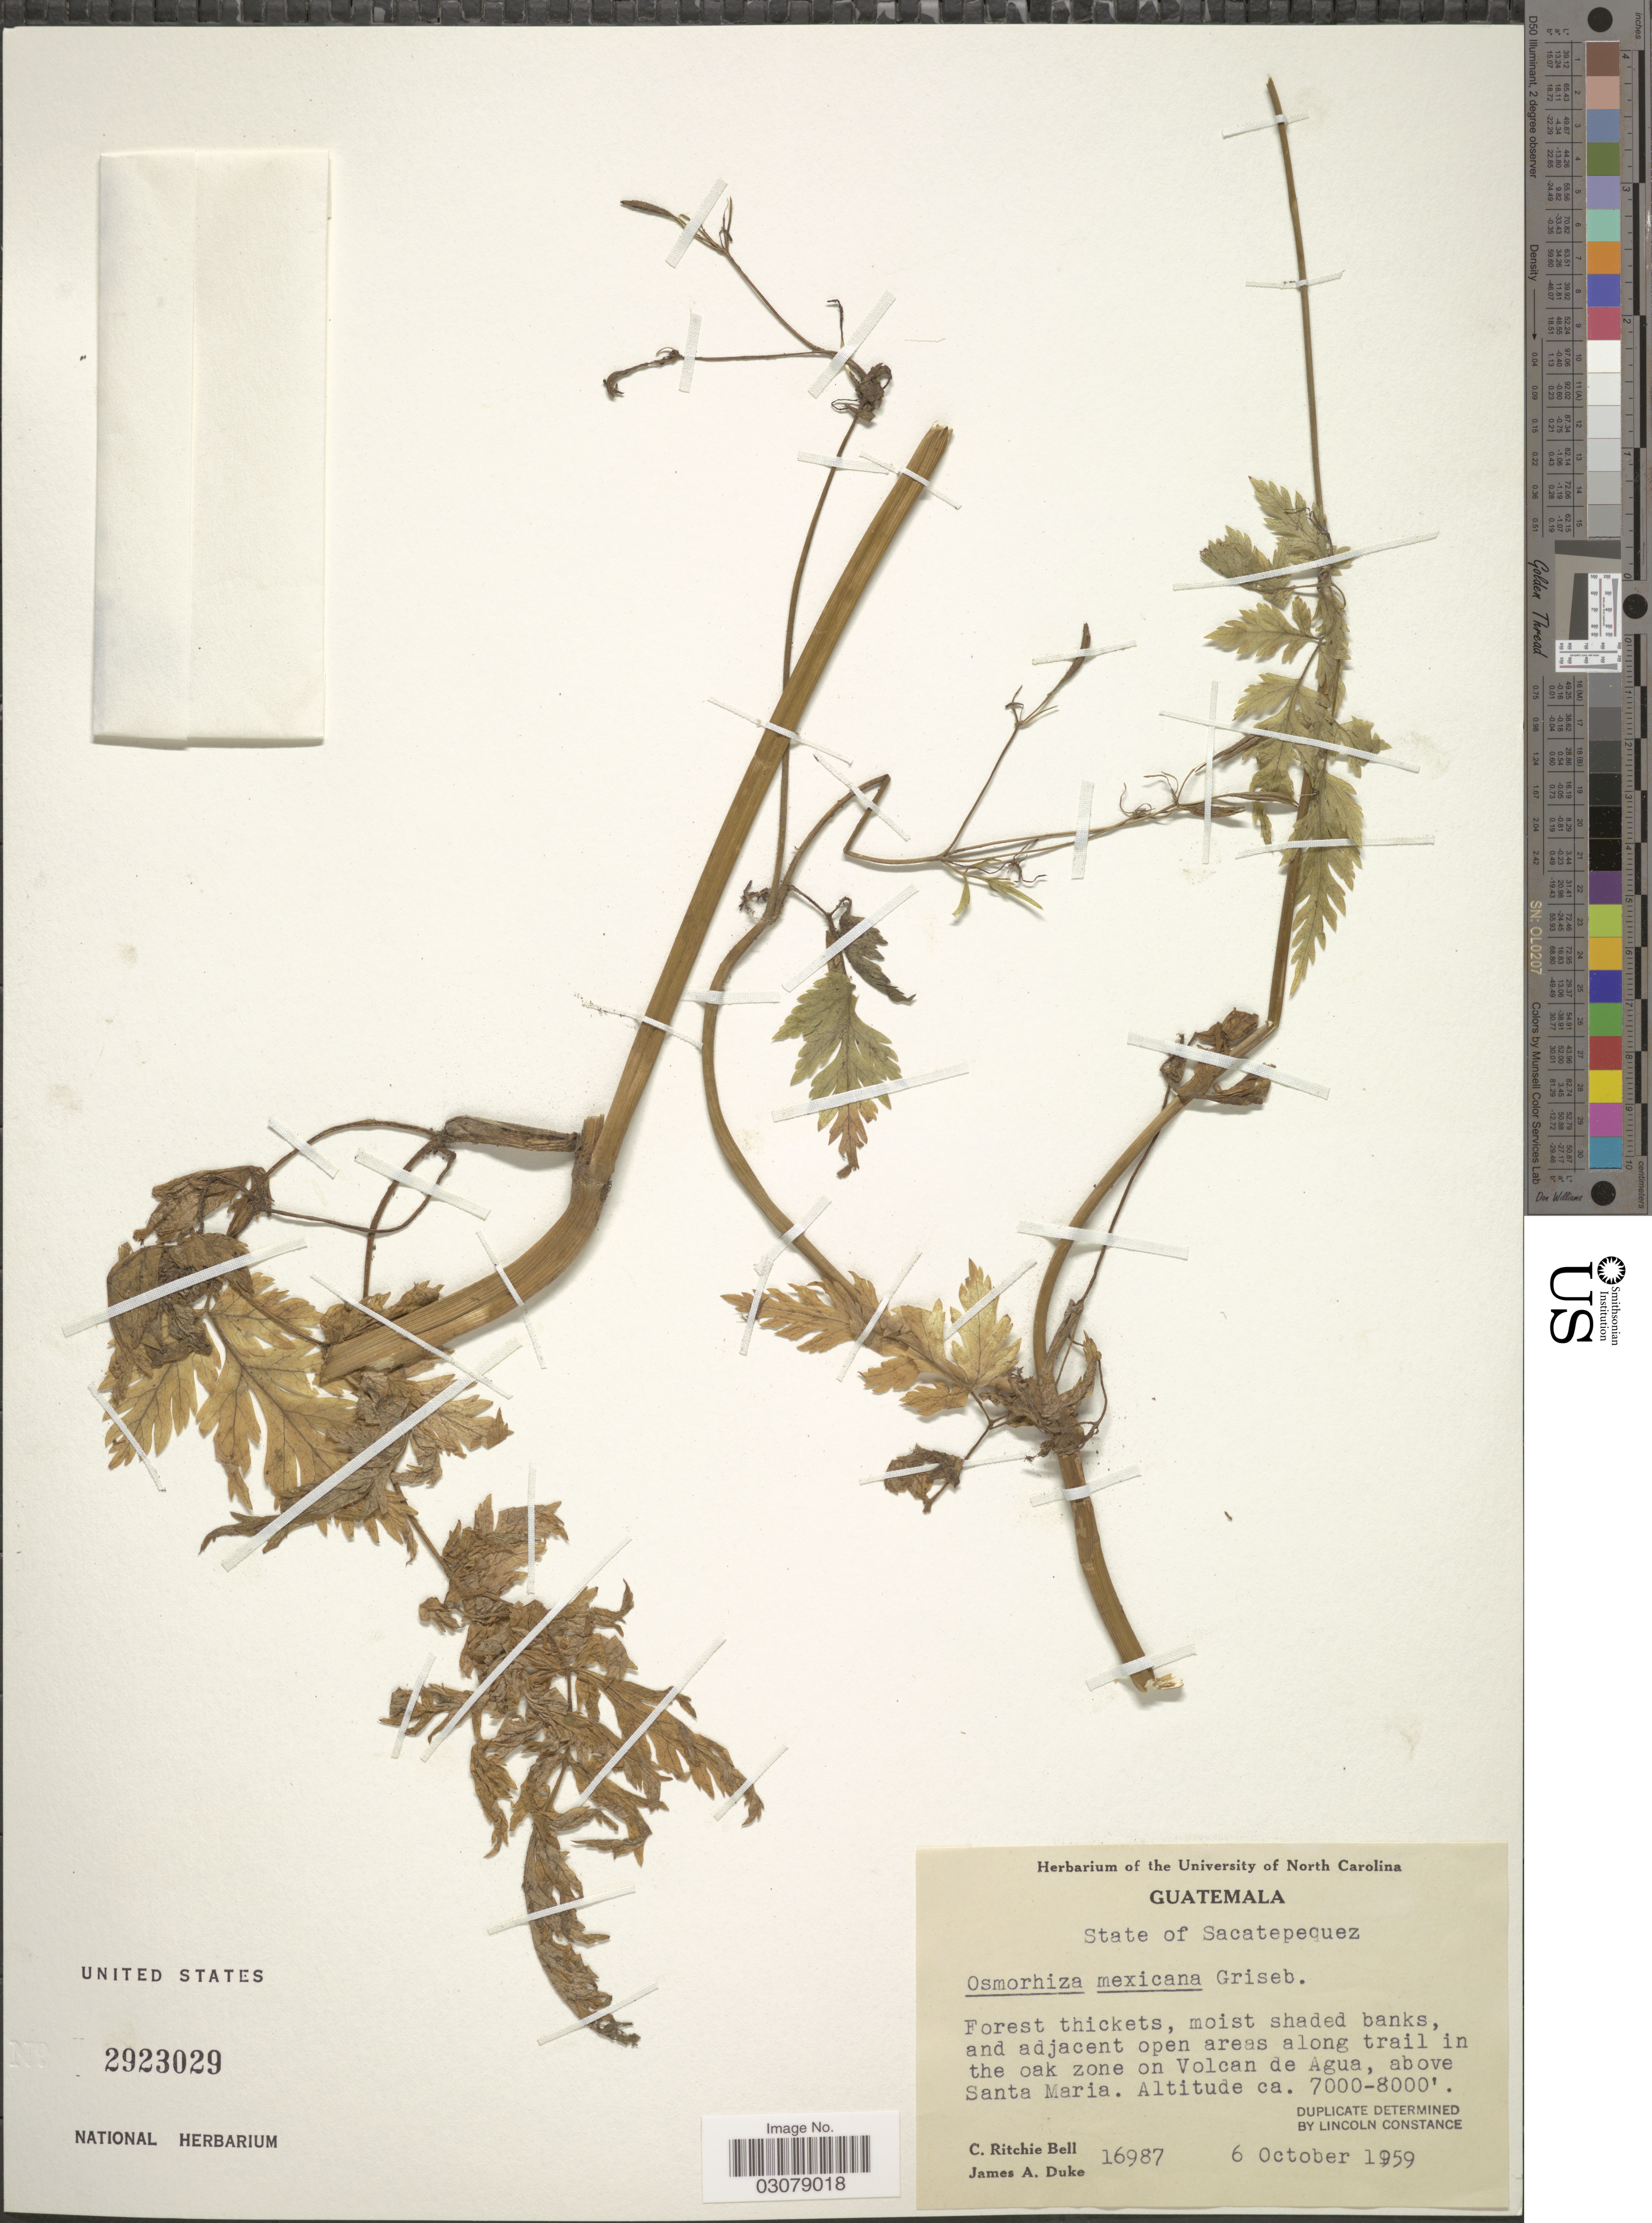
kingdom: Plantae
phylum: Tracheophyta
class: Magnoliopsida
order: Apiales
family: Apiaceae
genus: Osmorhiza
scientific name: Osmorhiza mexicana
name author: Griseb.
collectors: C. R. Bell & J. A. Duke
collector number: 16987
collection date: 1959-10-06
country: Guatemala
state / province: Sacatepéquez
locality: Moist shaded banks, and adjacent open areas along trail in the oak zone on Volcan de Agua, above Santa Maria.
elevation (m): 2134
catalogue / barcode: US 2923029